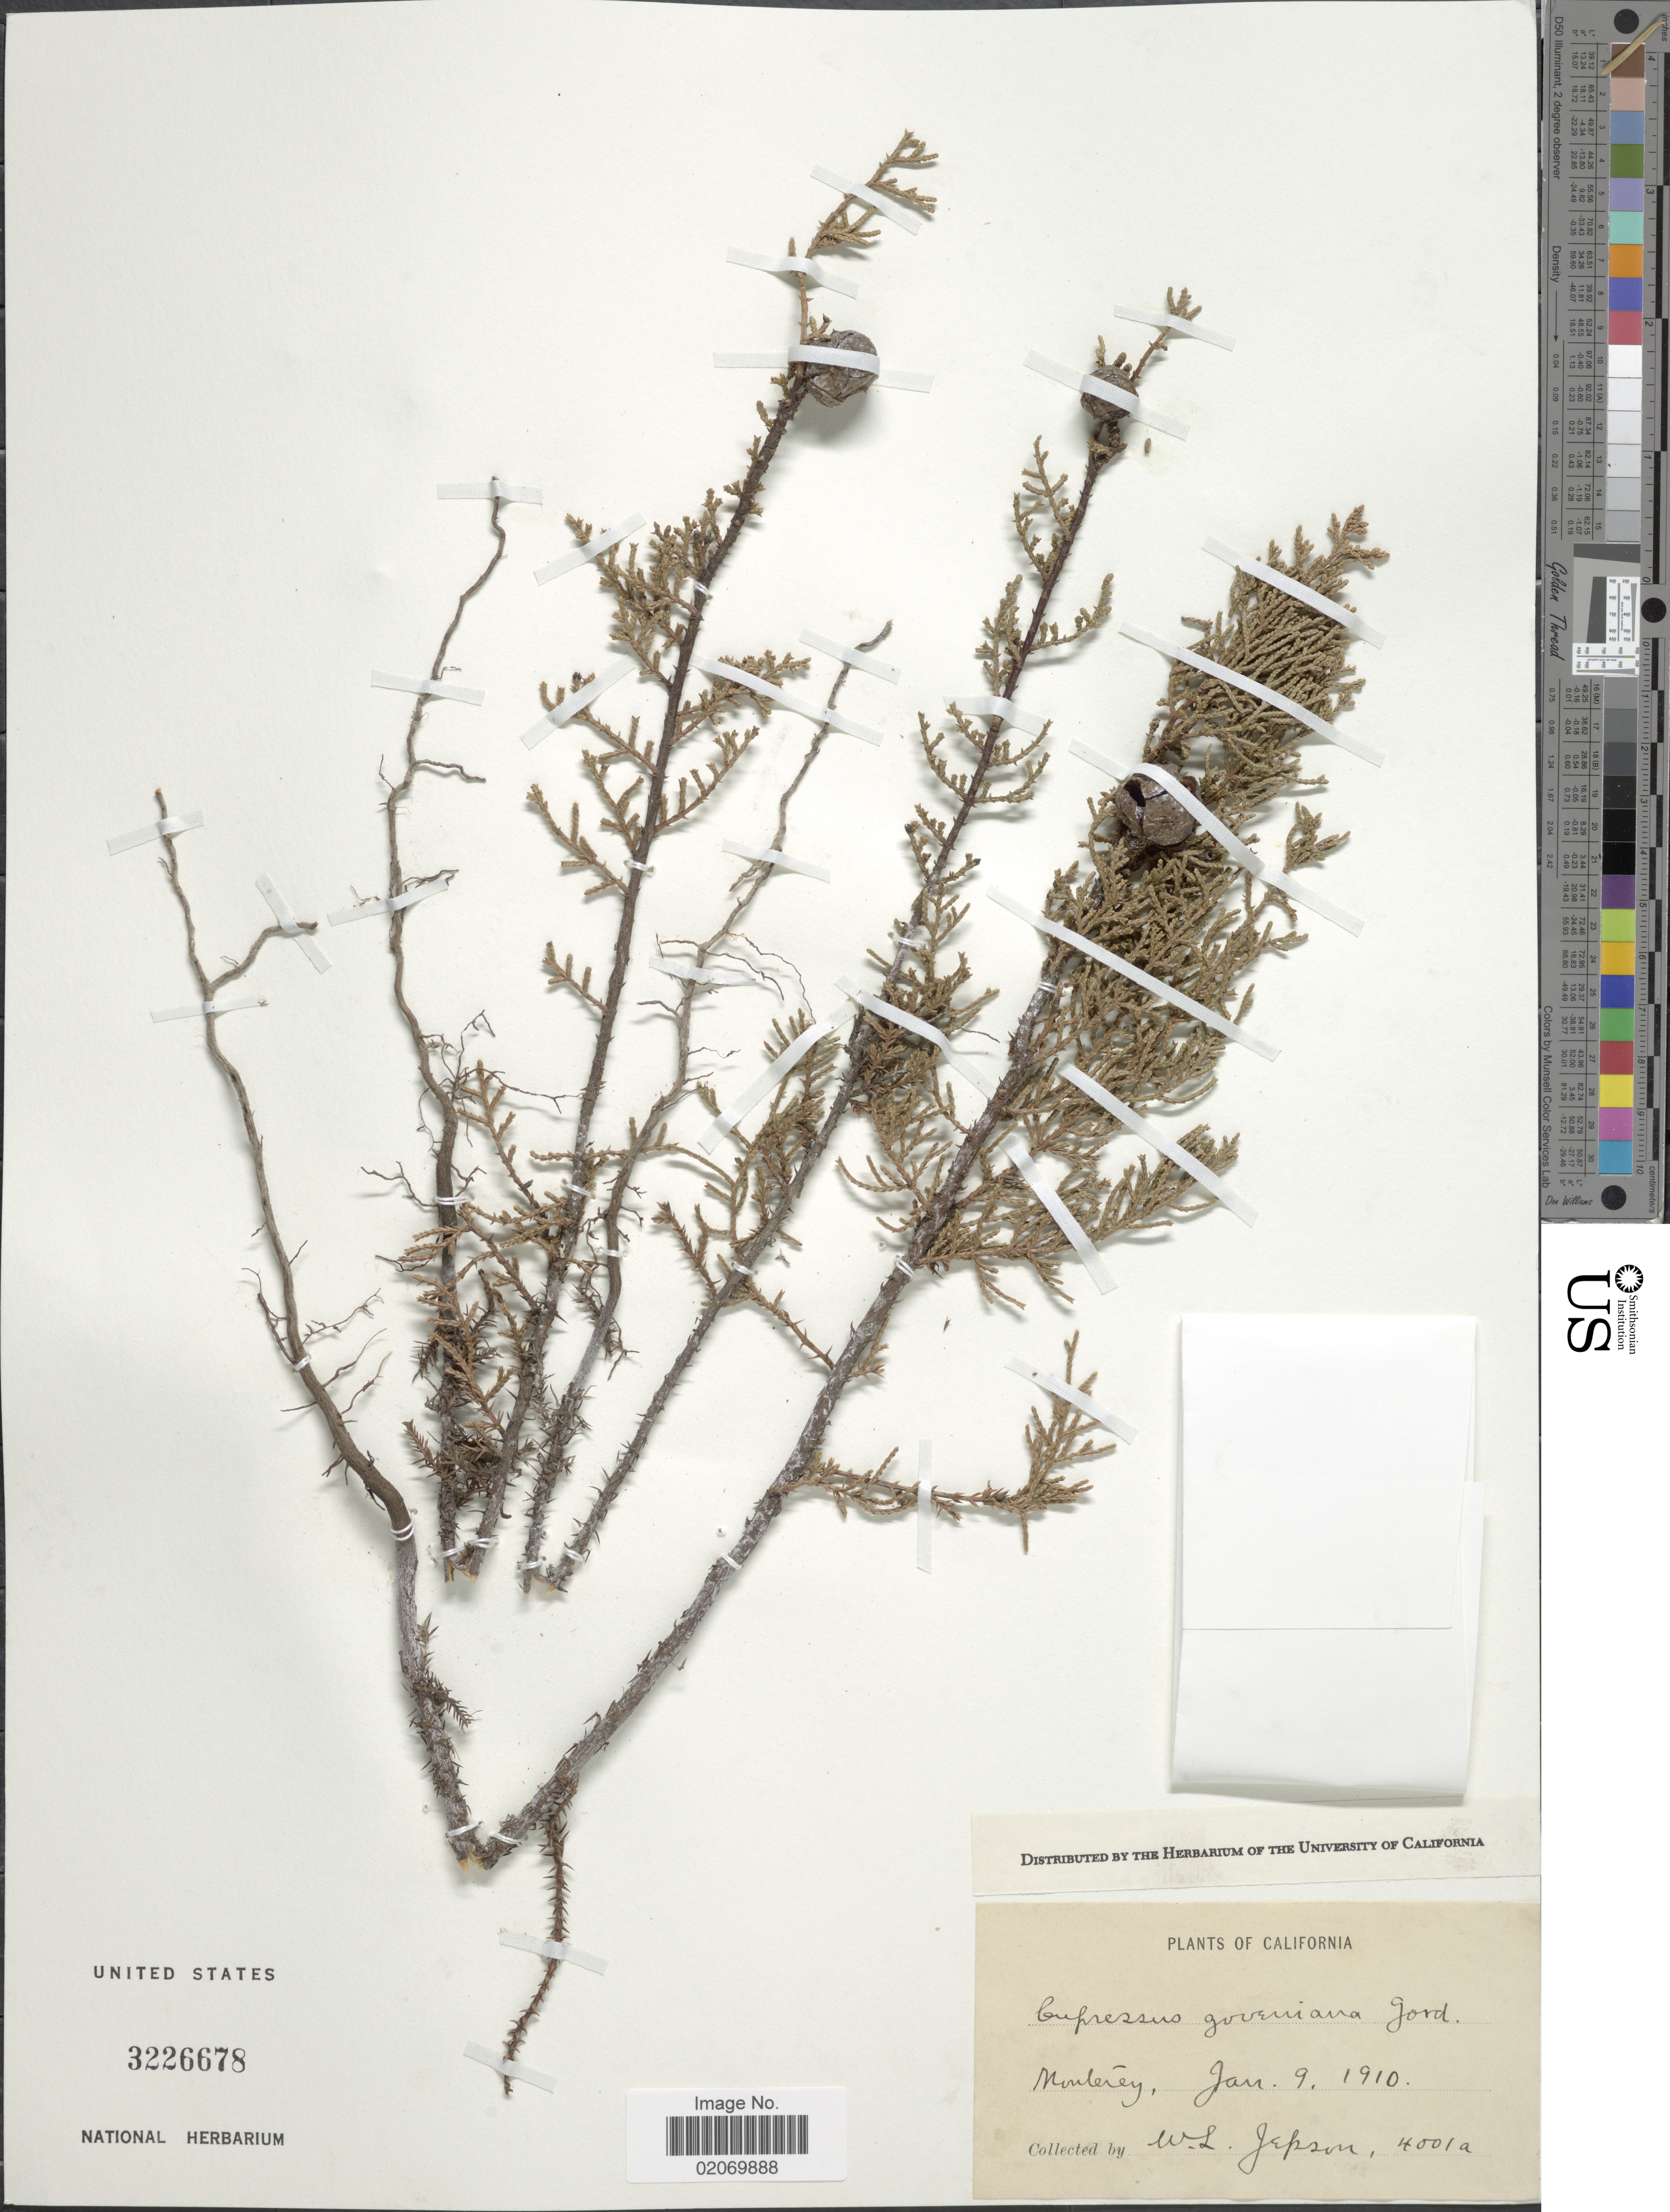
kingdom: Plantae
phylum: Tracheophyta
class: Pinopsida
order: Pinales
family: Cupressaceae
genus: Hesperocyparis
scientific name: Hesperocyparis goveniana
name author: (Gordon) Bartel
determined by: (US) Smithsonian Institution - National Museum of Natural History - Department of Botany (UNITED STATES)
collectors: W. L. Jepson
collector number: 4001a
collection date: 1910-01-09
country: United States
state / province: California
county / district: Monterey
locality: Monterey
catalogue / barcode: US 3226678